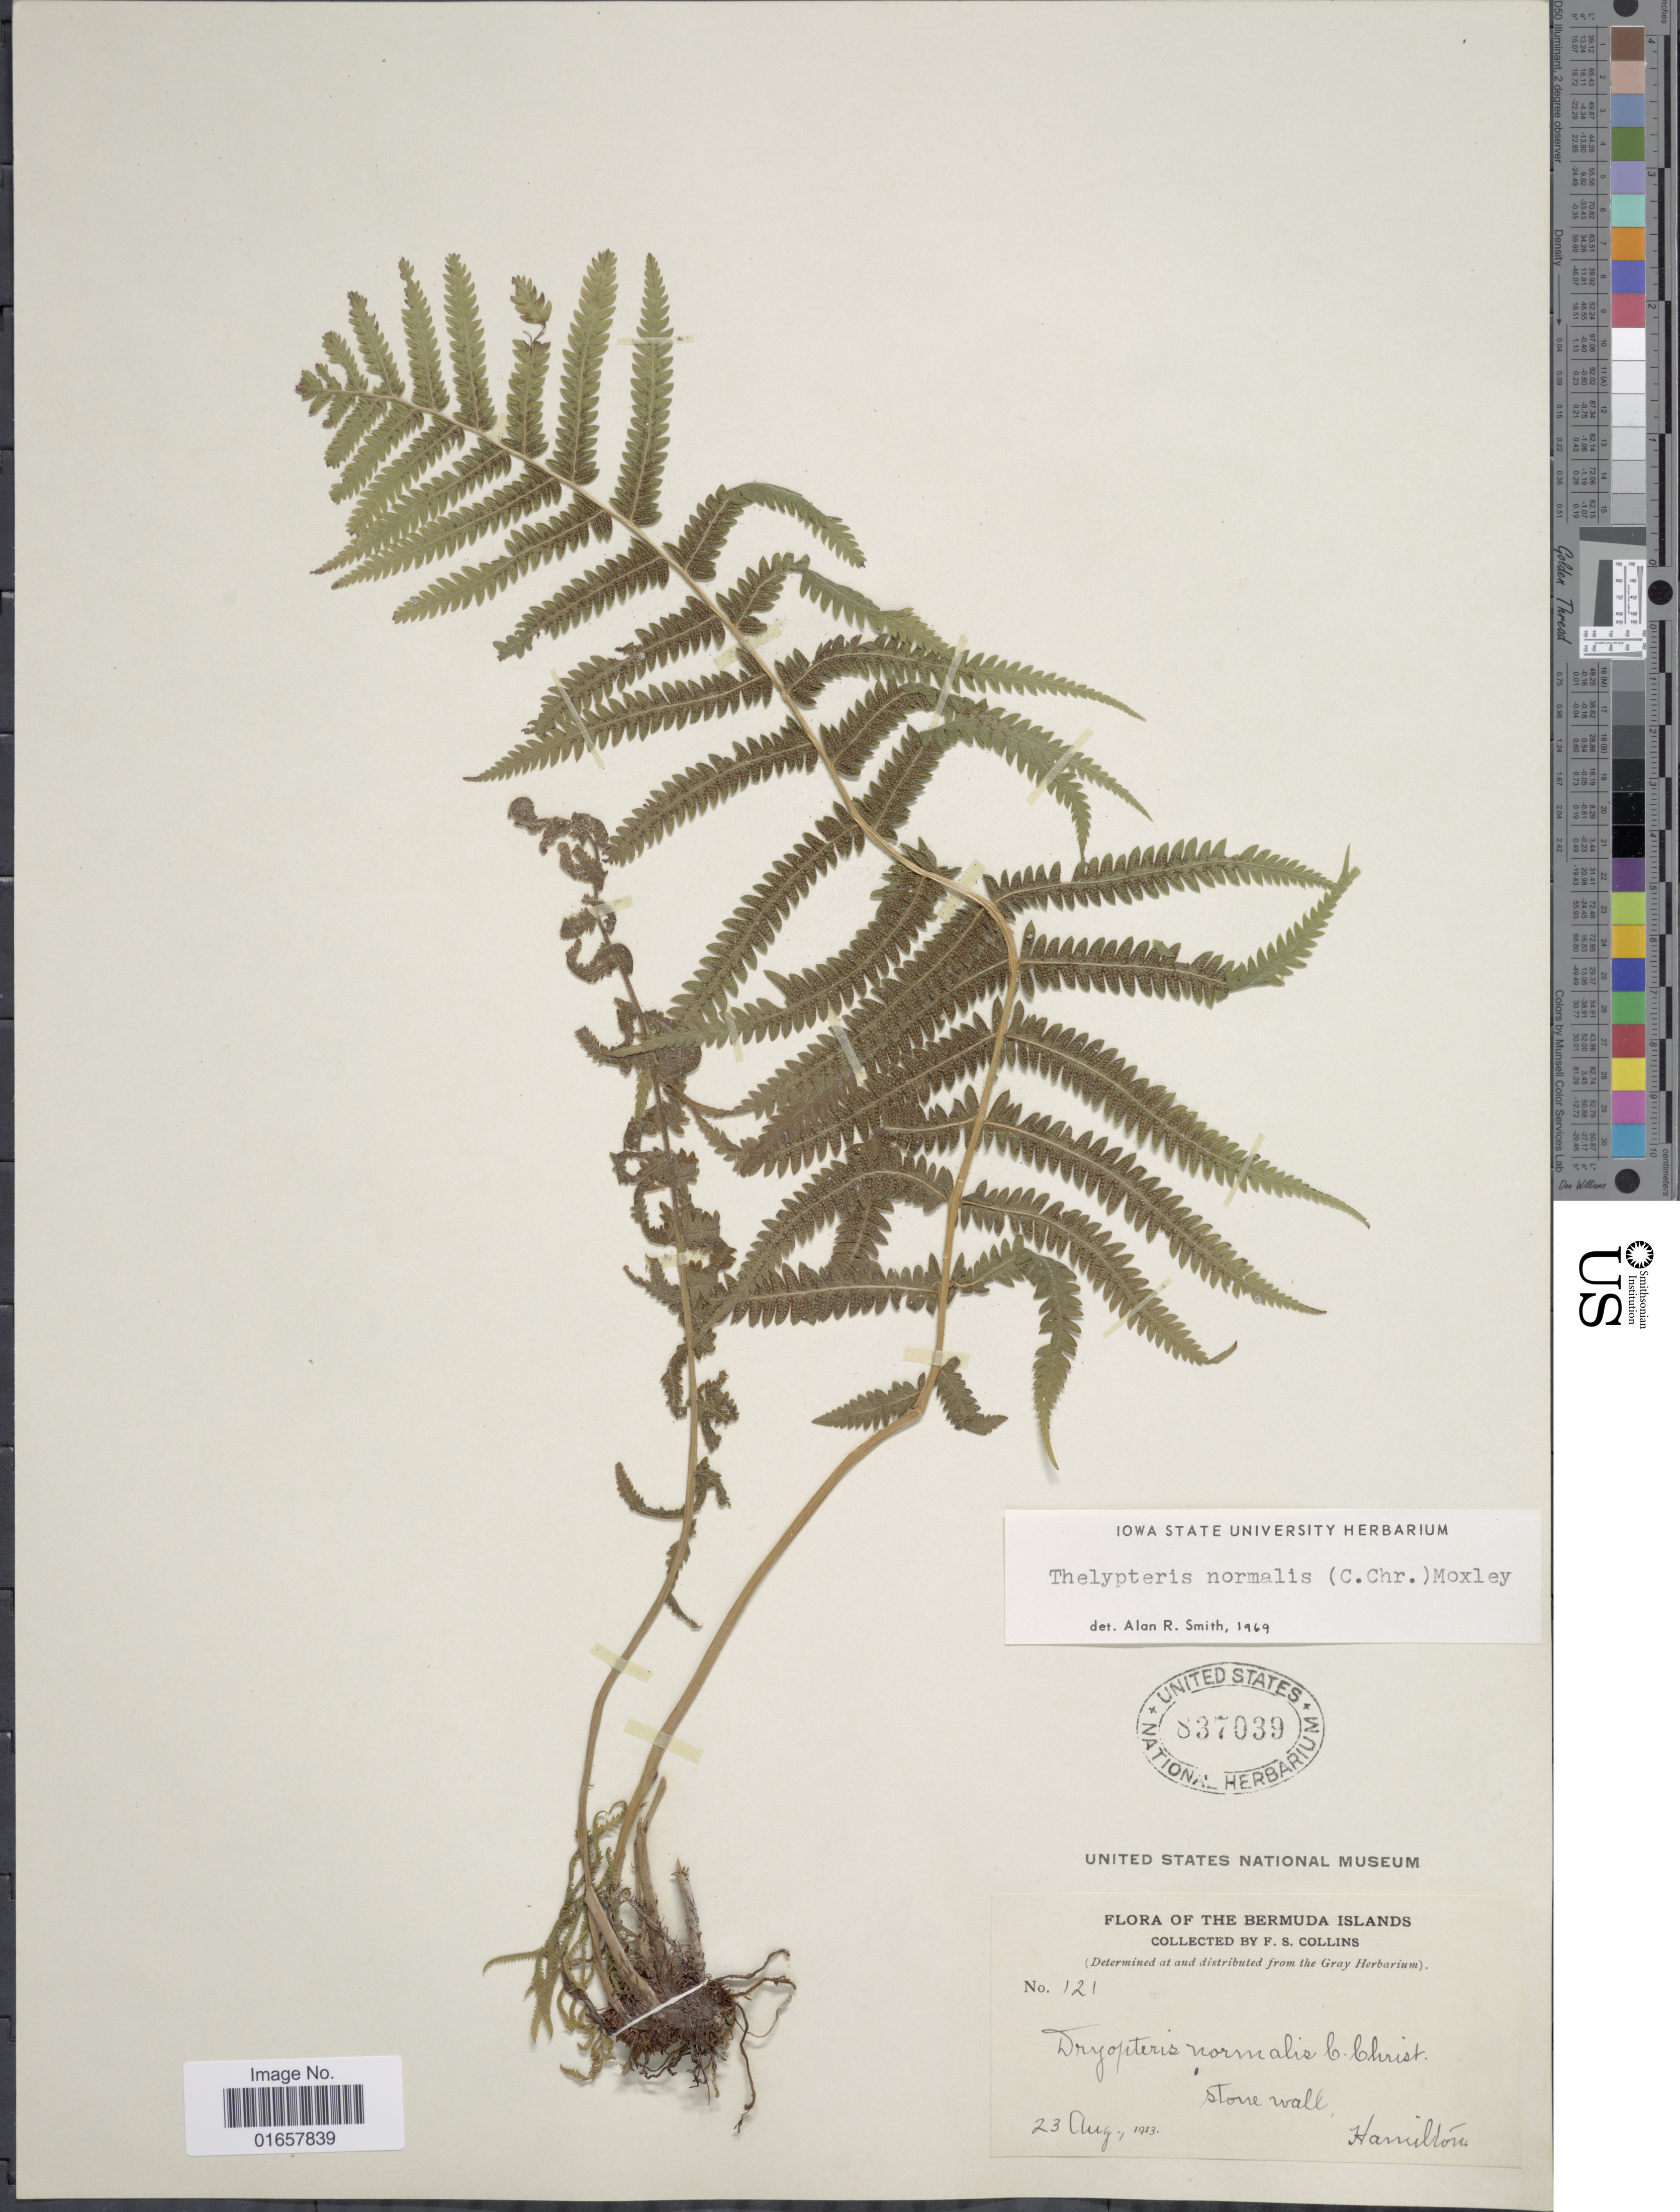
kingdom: Plantae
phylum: Tracheophyta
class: Polypodiopsida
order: Polypodiales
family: Thelypteridaceae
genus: Christella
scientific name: Christella kunthii comb. ined.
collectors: F. Collins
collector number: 121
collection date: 1913-08-23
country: Bermuda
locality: Bermuda Islands, stone walt, Hamilton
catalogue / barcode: US 837039